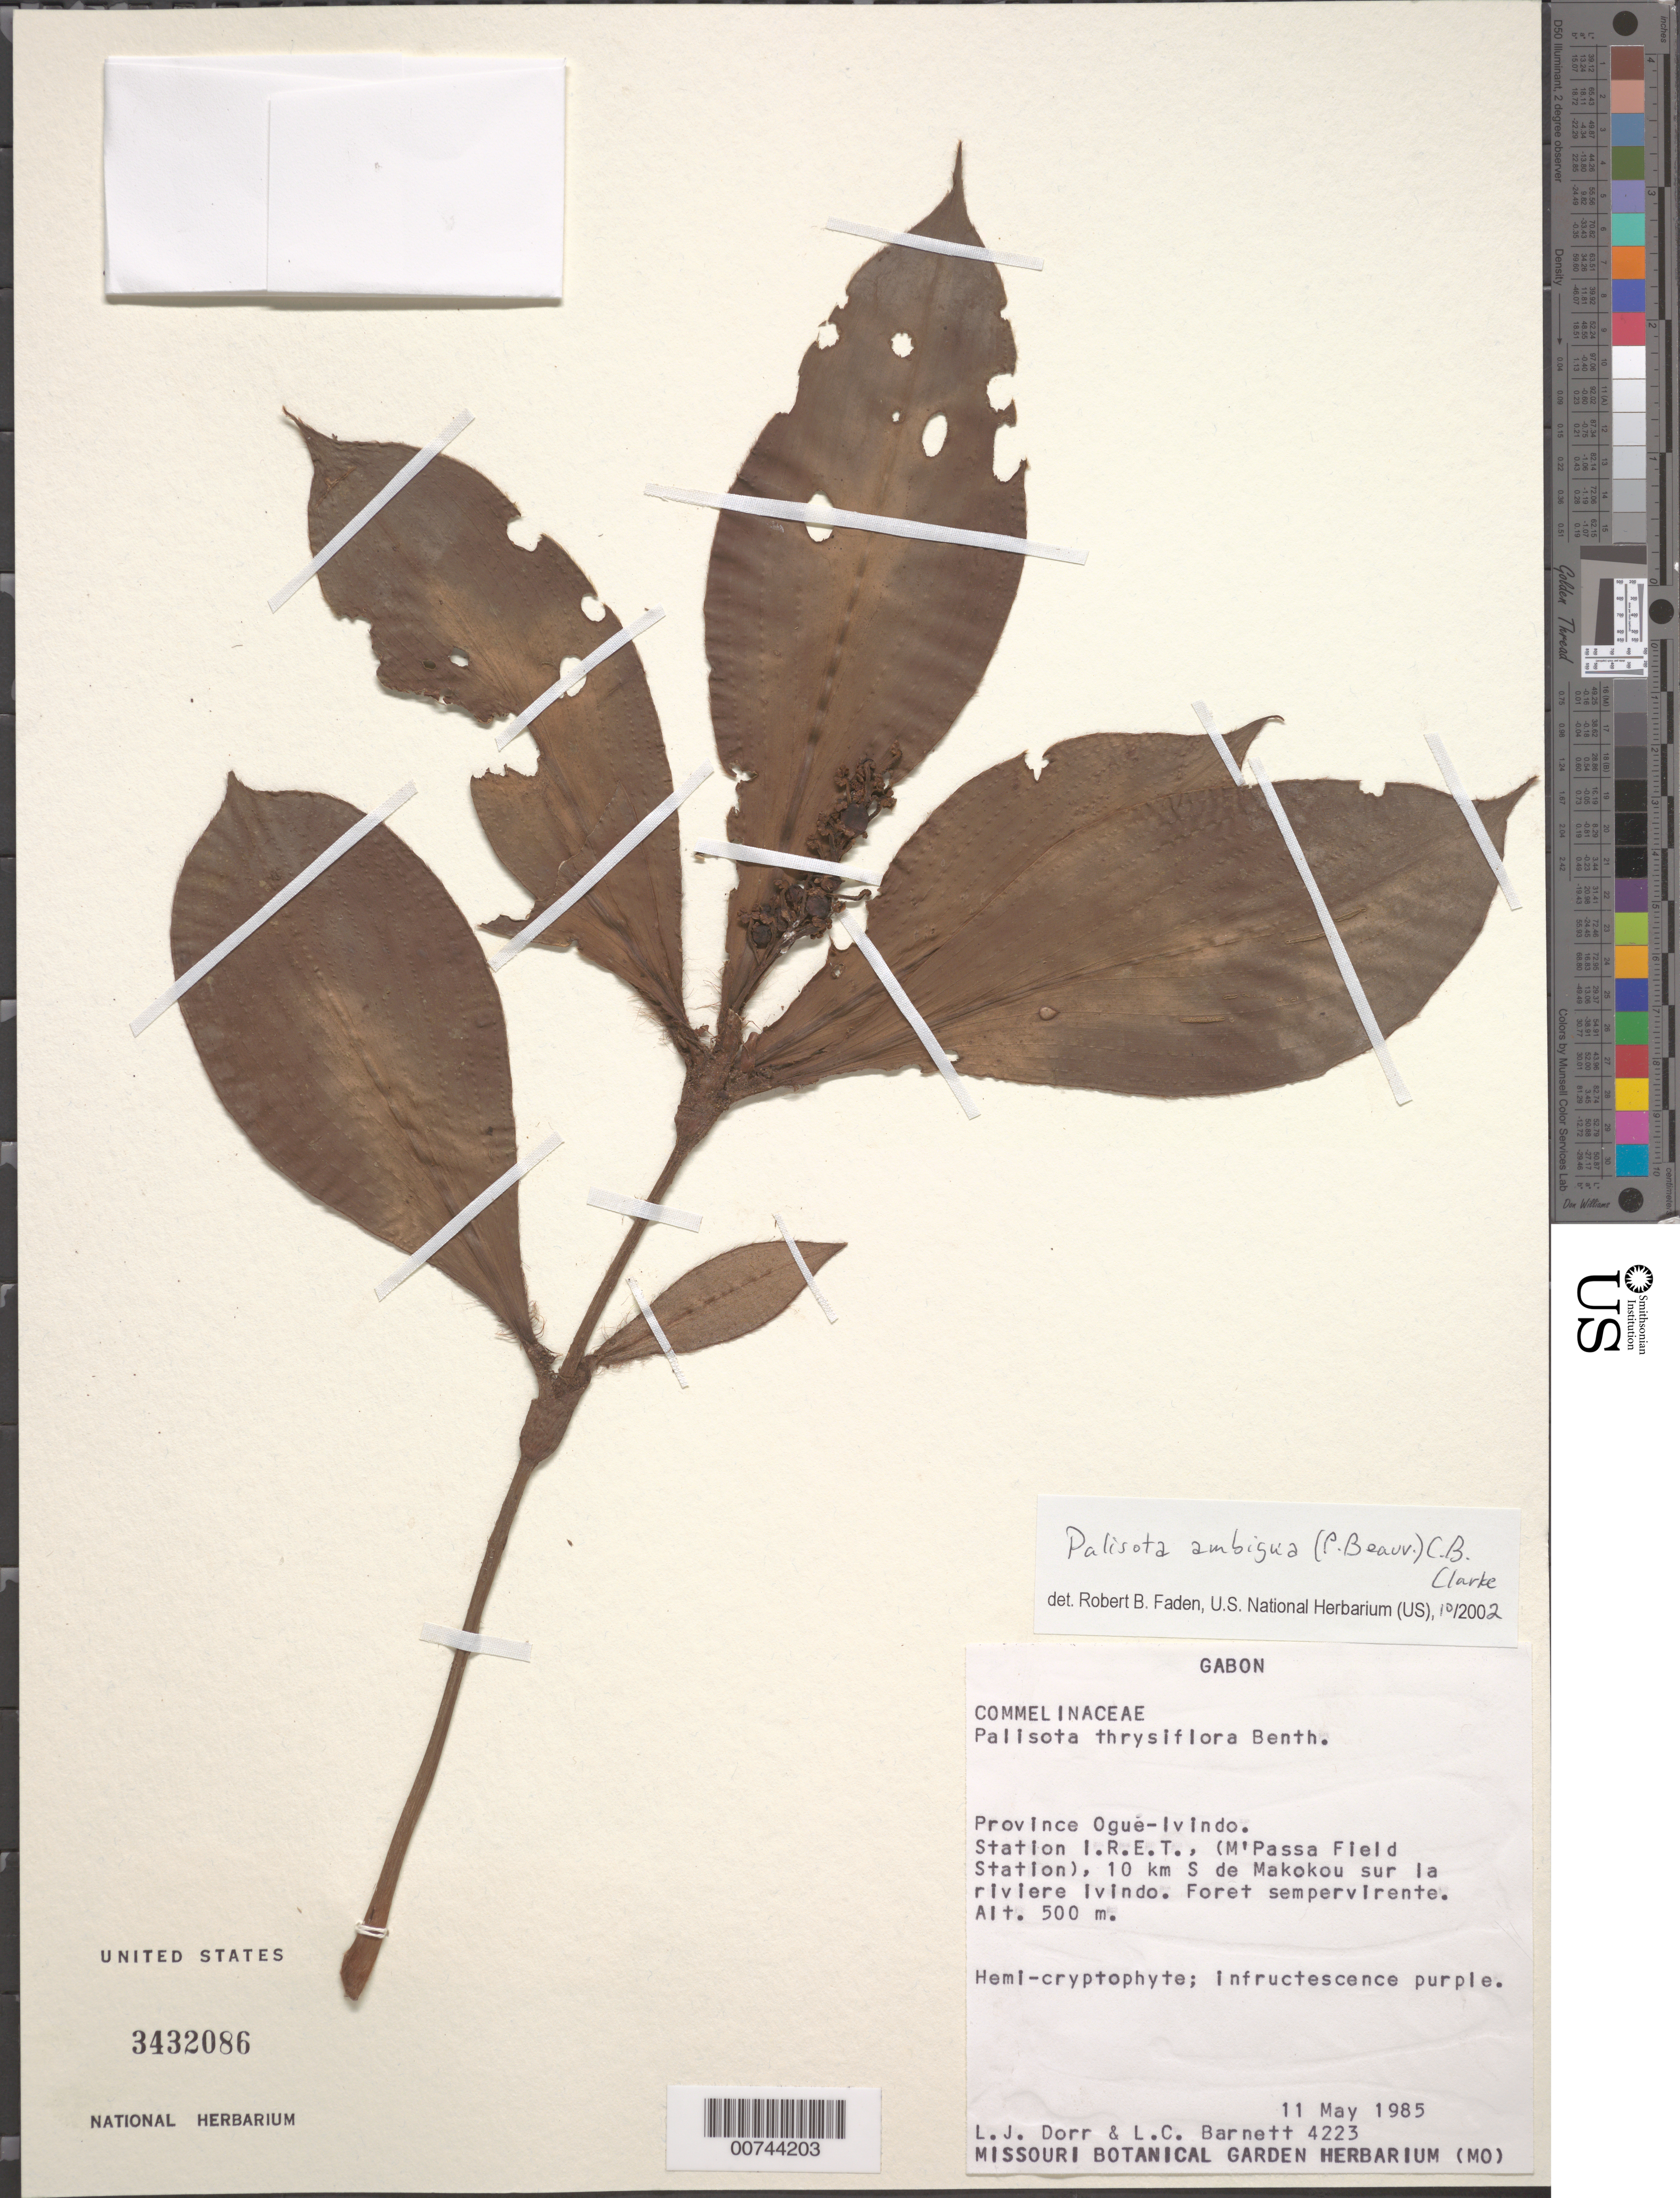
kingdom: Plantae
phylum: Tracheophyta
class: Liliopsida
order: Commelinales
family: Commelinaceae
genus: Palisota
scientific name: Palisota ambigua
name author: (P. Beauv.) C.B. Clarke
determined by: Faden, Robert B., (US), Smithsonian Institution - National Museum of Natural History (UNITED STATES)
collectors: L. J. Dorr & L. C. Barnett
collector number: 4223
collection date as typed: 11 May 1985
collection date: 1985-05-11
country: Gabon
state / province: Ogooué-Ivindo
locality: Station I.R.E.T., S de Makokou sur la riviere Ivindo.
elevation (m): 500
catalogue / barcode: US 3432086